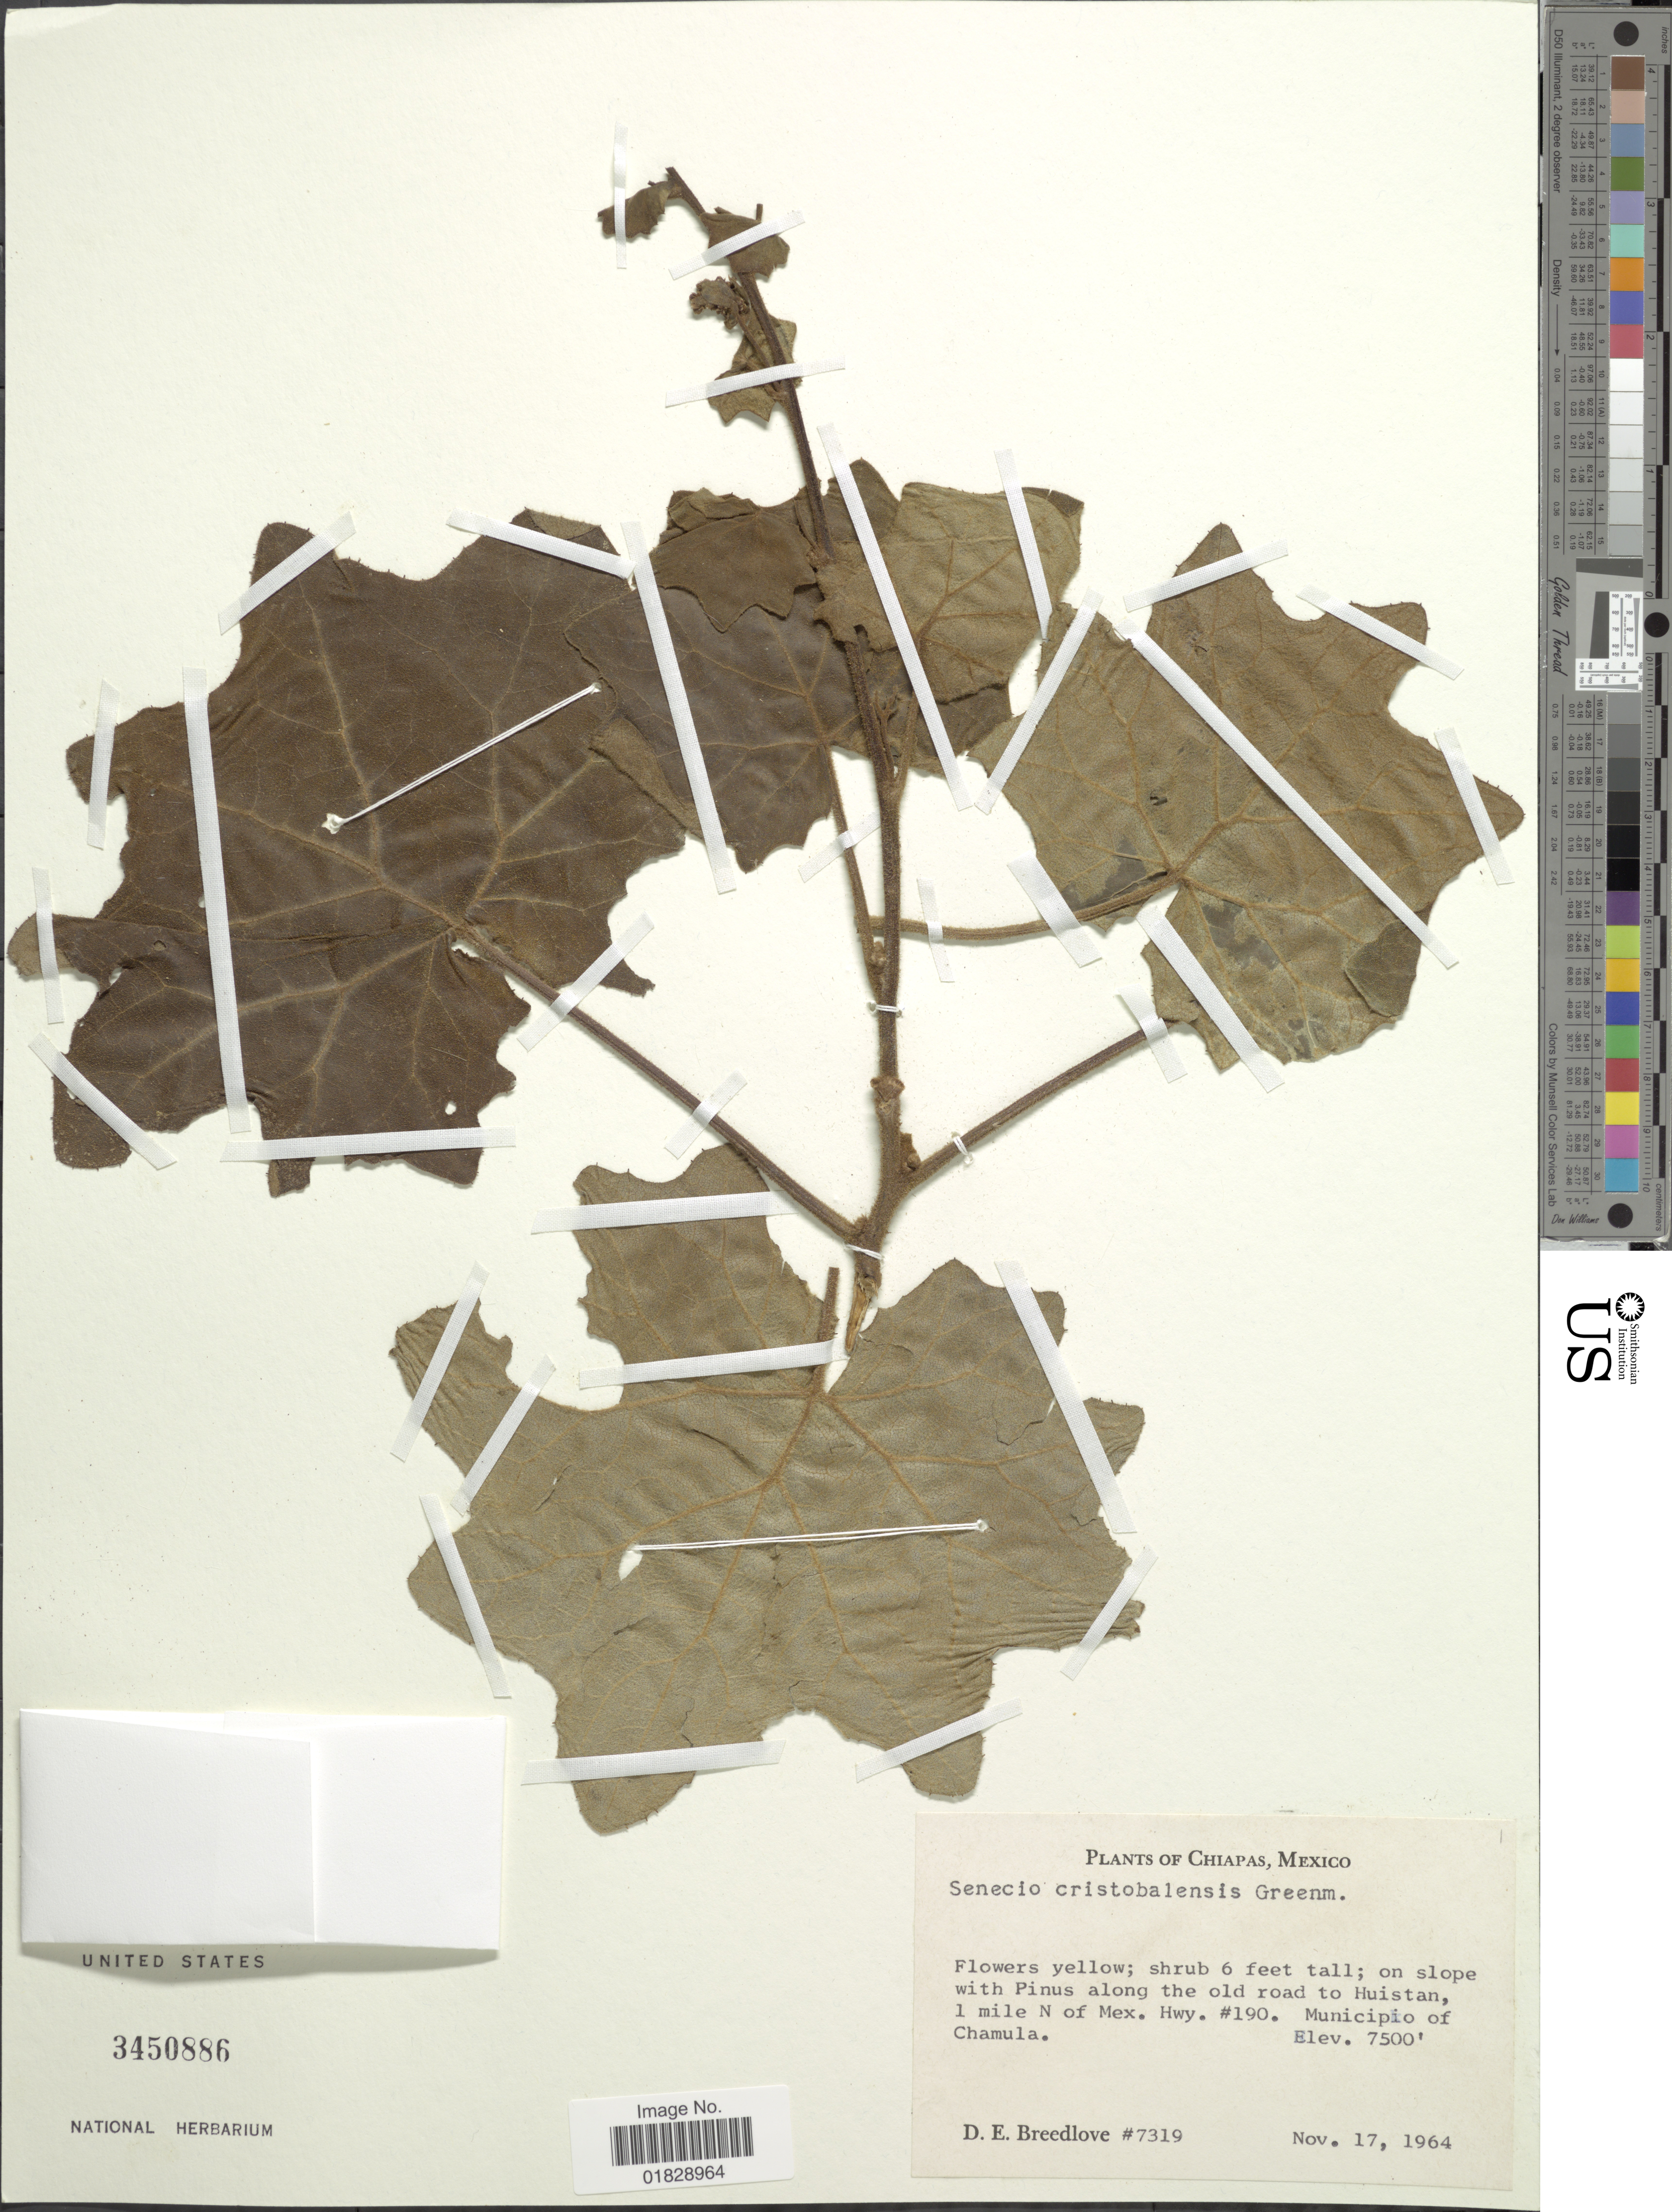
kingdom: Plantae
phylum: Tracheophyta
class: Magnoliopsida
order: Asterales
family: Asteraceae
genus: Roldana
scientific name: Roldana cristobalensis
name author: (Greenm.) H. Rob. & Brettell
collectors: D. E. Breedlove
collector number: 7319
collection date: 1964-11-17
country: Mexico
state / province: Chiapas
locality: On slope with Pinus along the old road to Huistan, 1 mile N of Mex. Hwy. #190. Municipio of Chamula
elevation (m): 2286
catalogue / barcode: US 3450886